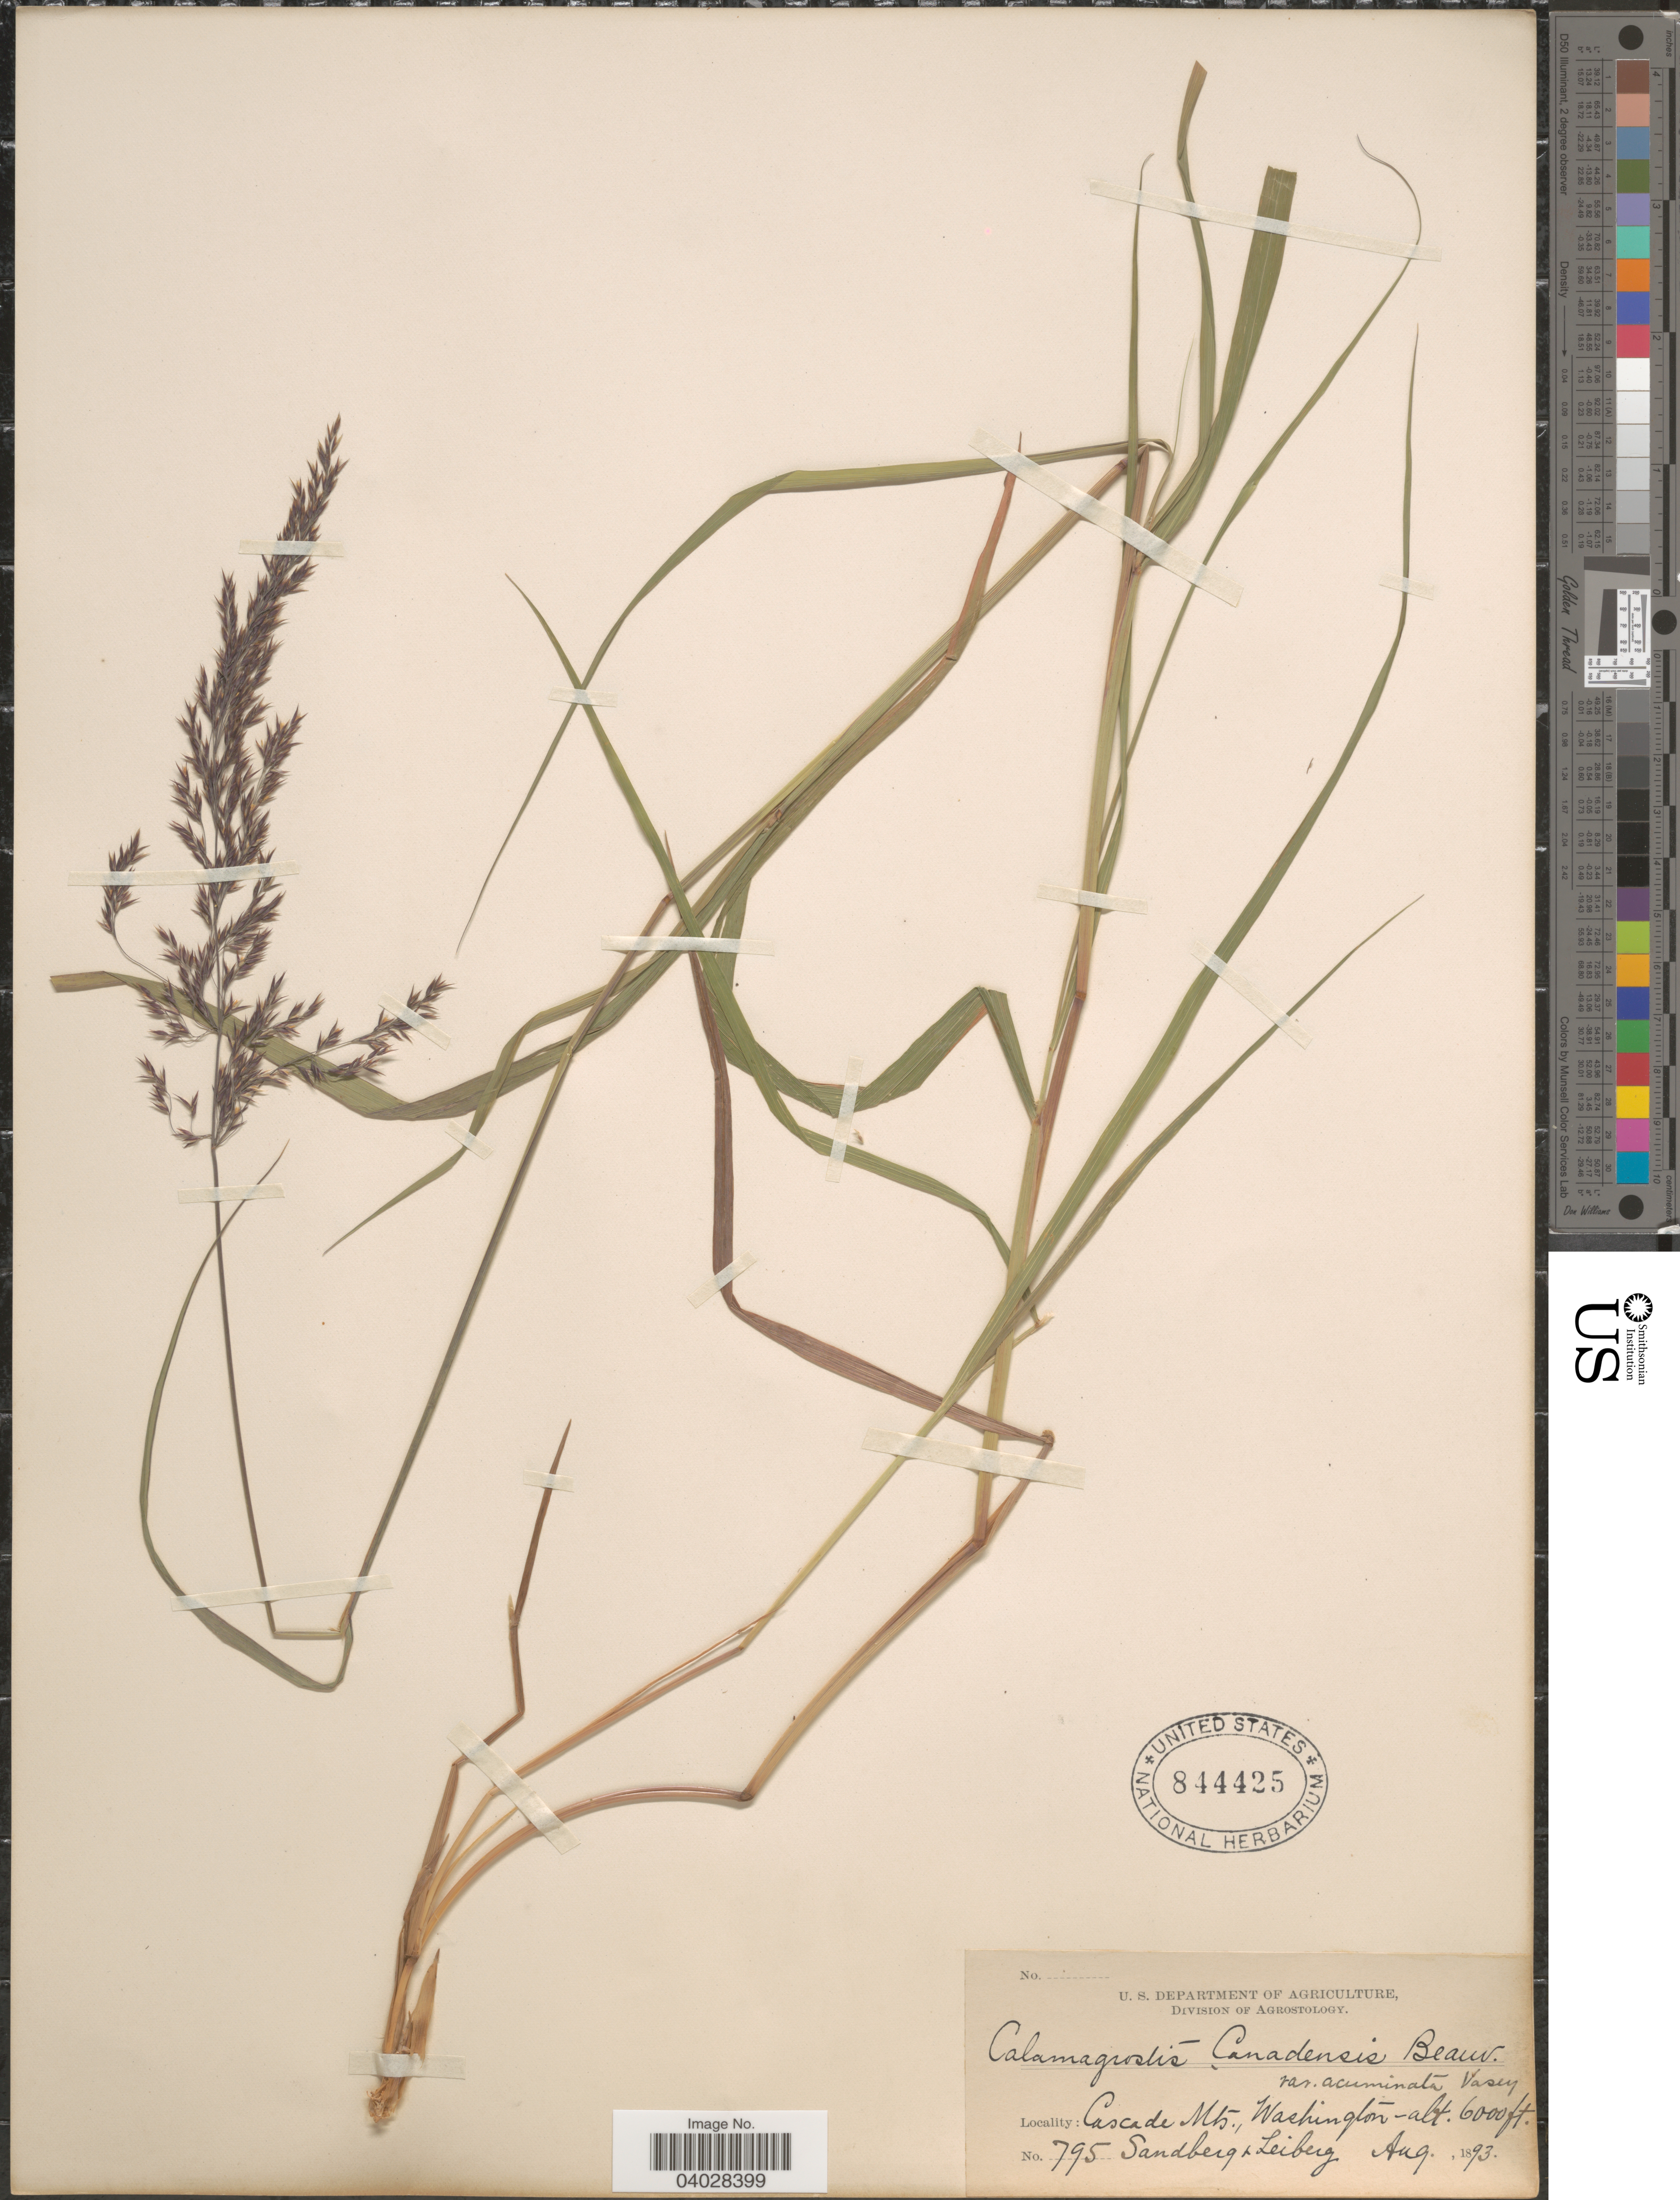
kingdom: Plantae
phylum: Tracheophyta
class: Liliopsida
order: Poales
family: Poaceae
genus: Calamagrostis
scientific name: Calamagrostis canadensis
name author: (Michx.) P. Beauv.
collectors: Sandberg & -. Leiberg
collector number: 795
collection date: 1893-08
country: United States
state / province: Washington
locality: Cascade Mts.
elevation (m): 1829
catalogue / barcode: US 844425